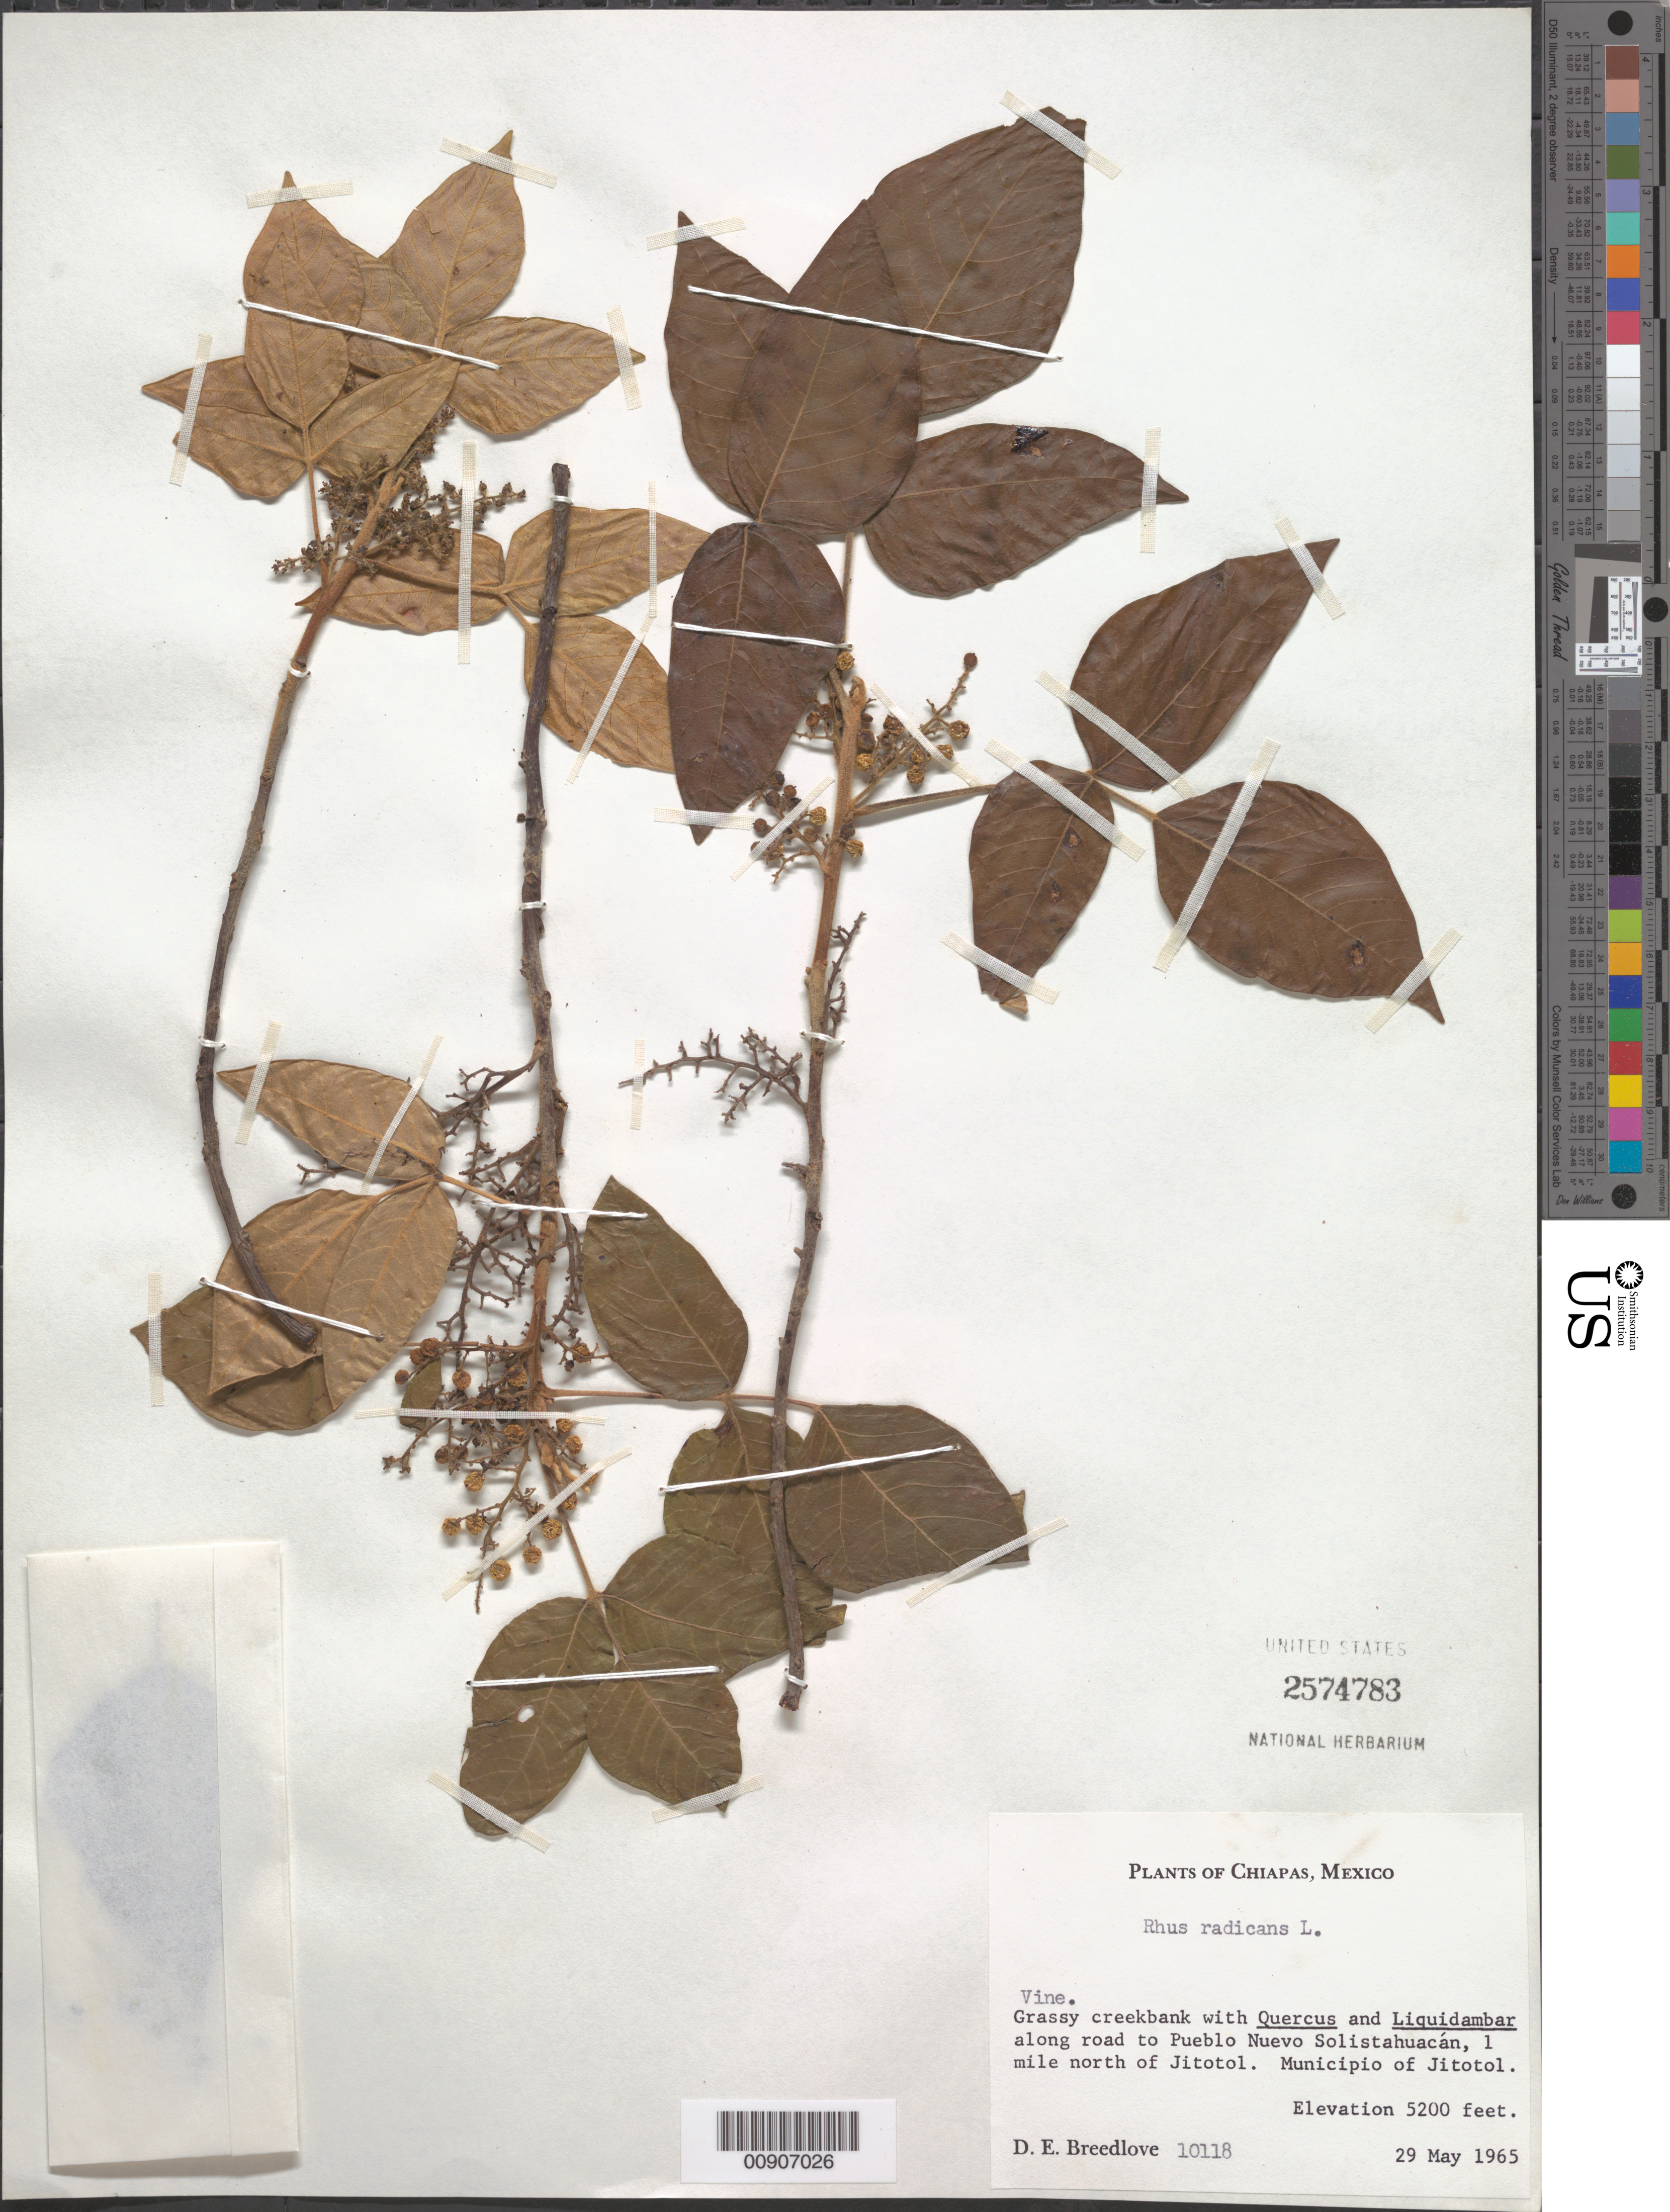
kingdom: Plantae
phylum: Tracheophyta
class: Magnoliopsida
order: Sapindales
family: Anacardiaceae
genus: Toxicodendron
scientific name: Toxicodendron radicans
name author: (L.) Kuntze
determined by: Mitchell, John D.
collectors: D. E. Breedlove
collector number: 10118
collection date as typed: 29 May 1965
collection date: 1965-05-29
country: Mexico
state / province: Chiapas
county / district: Jitotol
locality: Along road to Pueblo Nuevo Solistahuacán, 1 mile north of Jitotol. Municipio of Jitotol, Chiapas.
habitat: Grassy creekbank with Quercus and Liquidambar.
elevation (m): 1585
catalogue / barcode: US 2574783